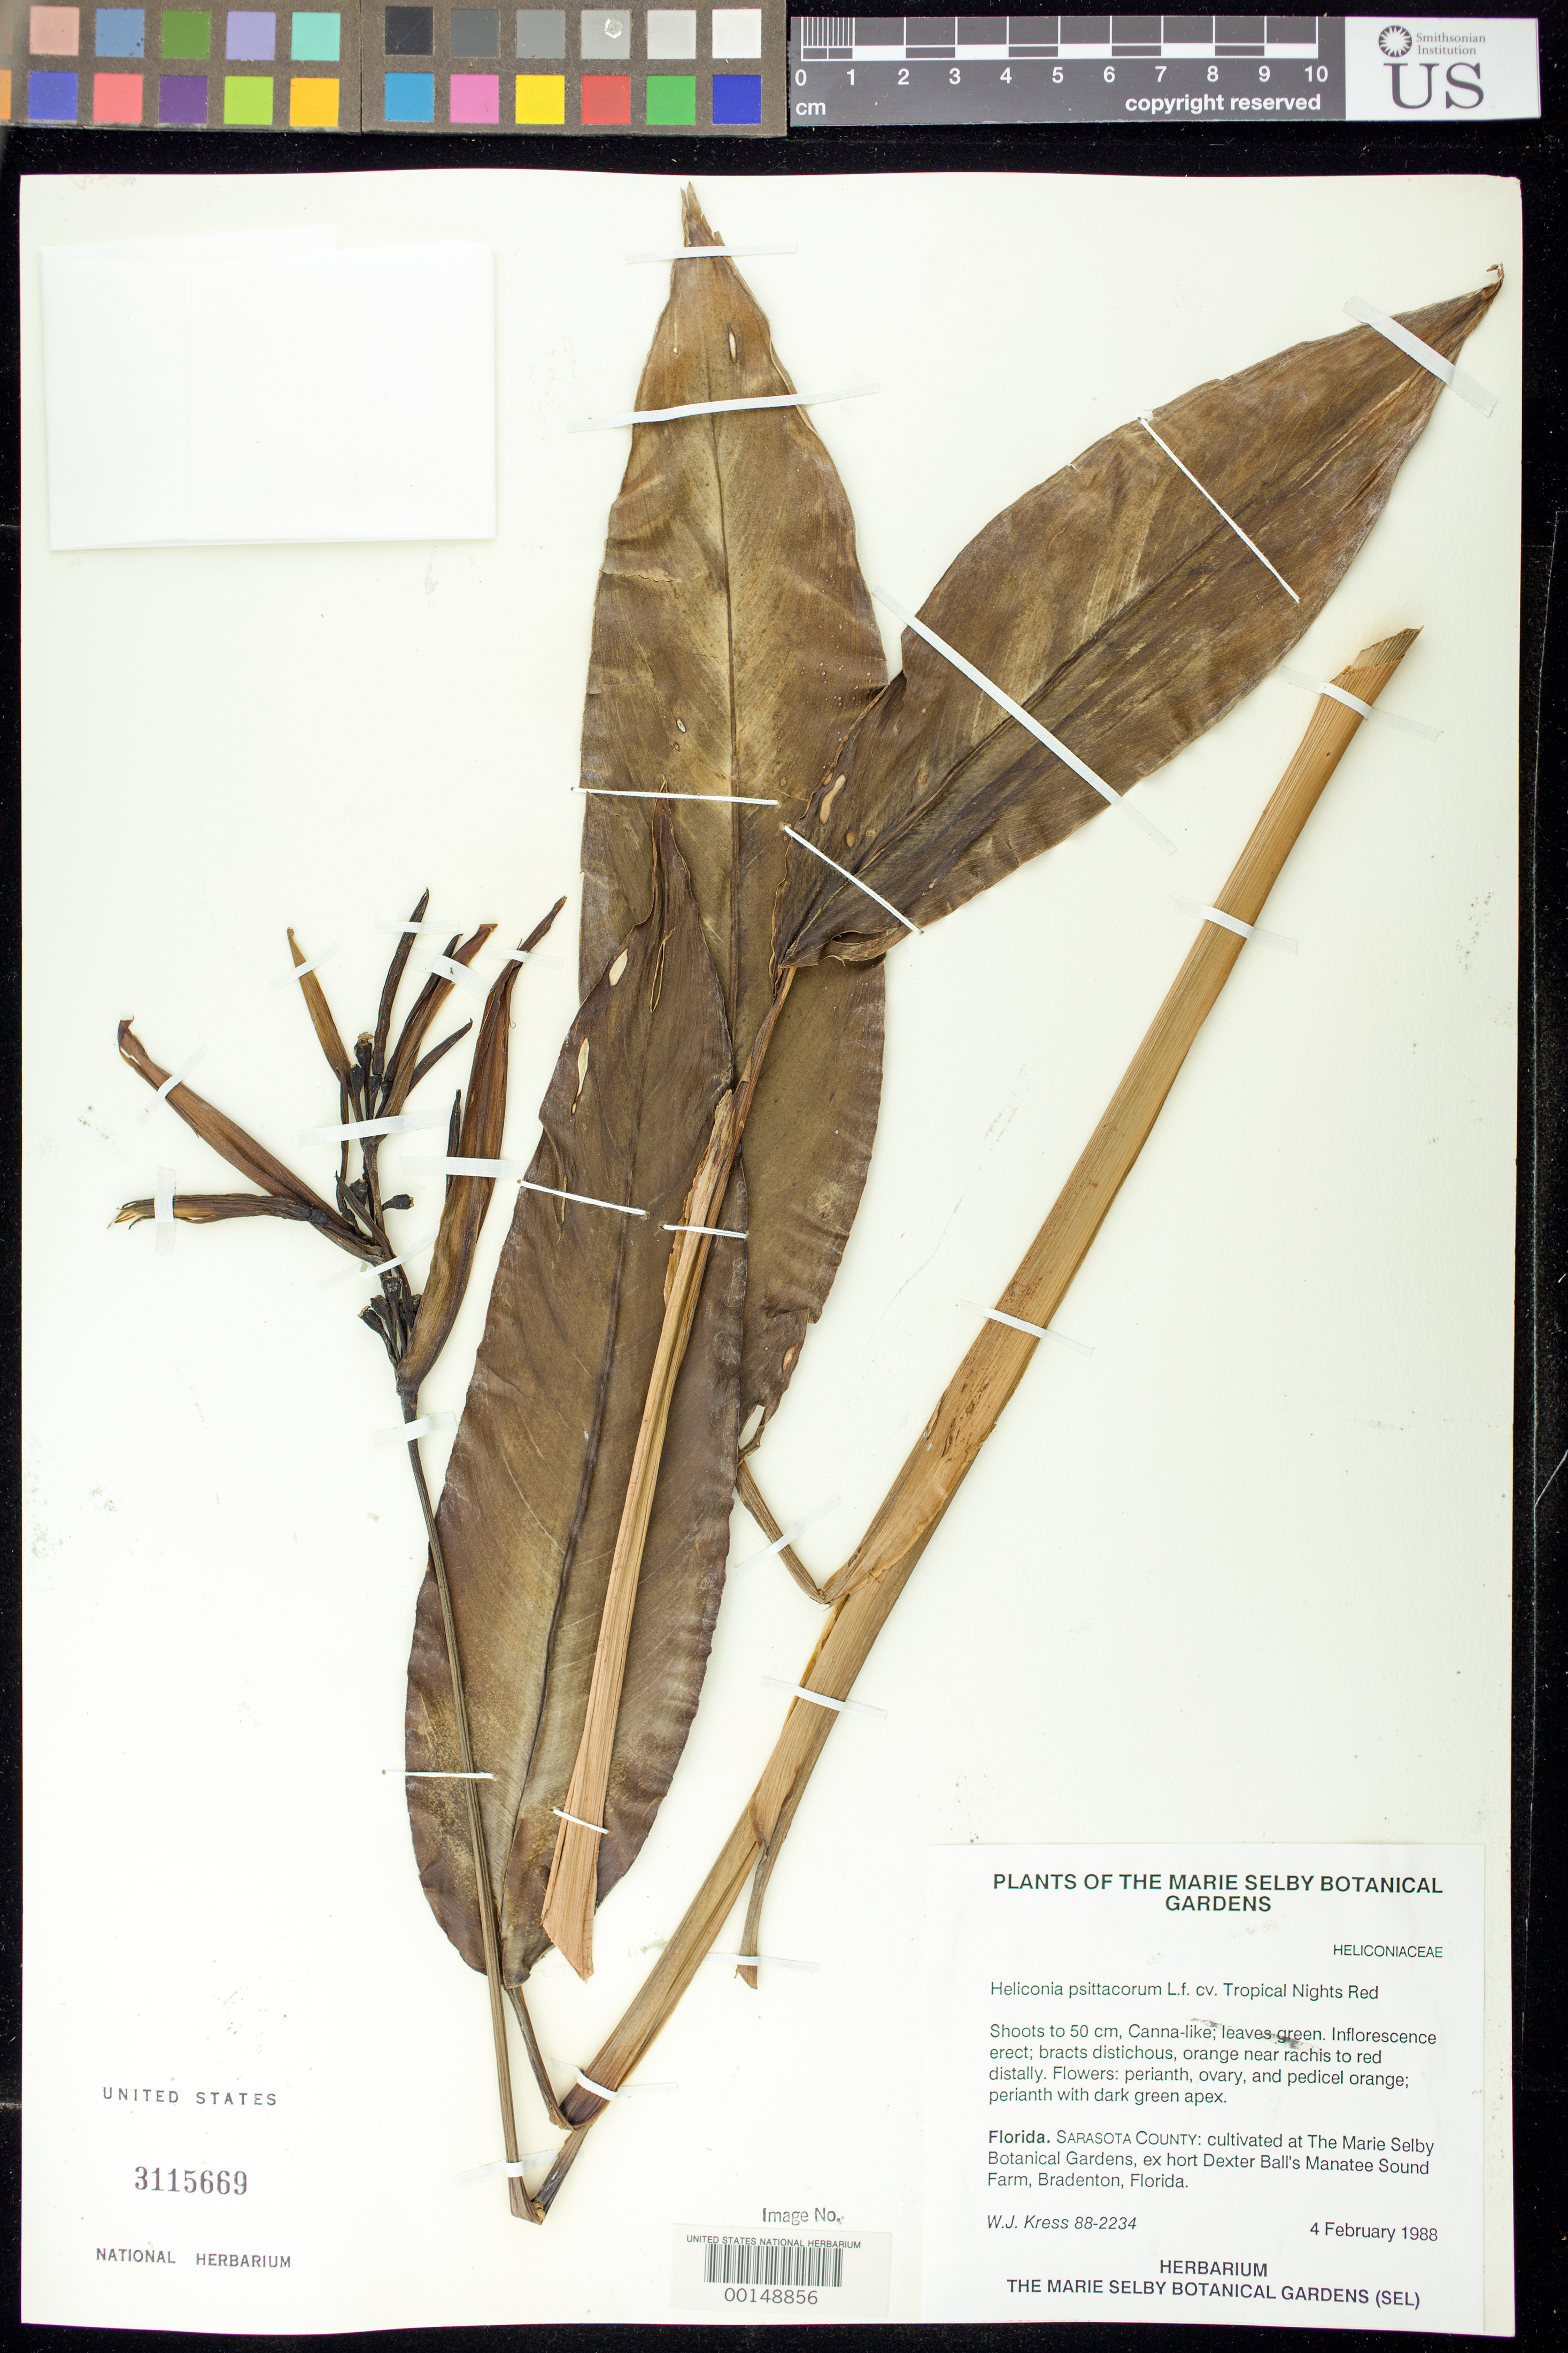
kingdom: Plantae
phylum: Tracheophyta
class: Liliopsida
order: Zingiberales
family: Heliconiaceae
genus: Heliconia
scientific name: Heliconia psittacorum 'Tropical Nights Red'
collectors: W. J. Kress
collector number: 88-2234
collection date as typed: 04 Feb 1988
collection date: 1988-02-04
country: United States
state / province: Florida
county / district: Sarasota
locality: Marie selby botanical gardens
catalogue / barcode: US 3115669